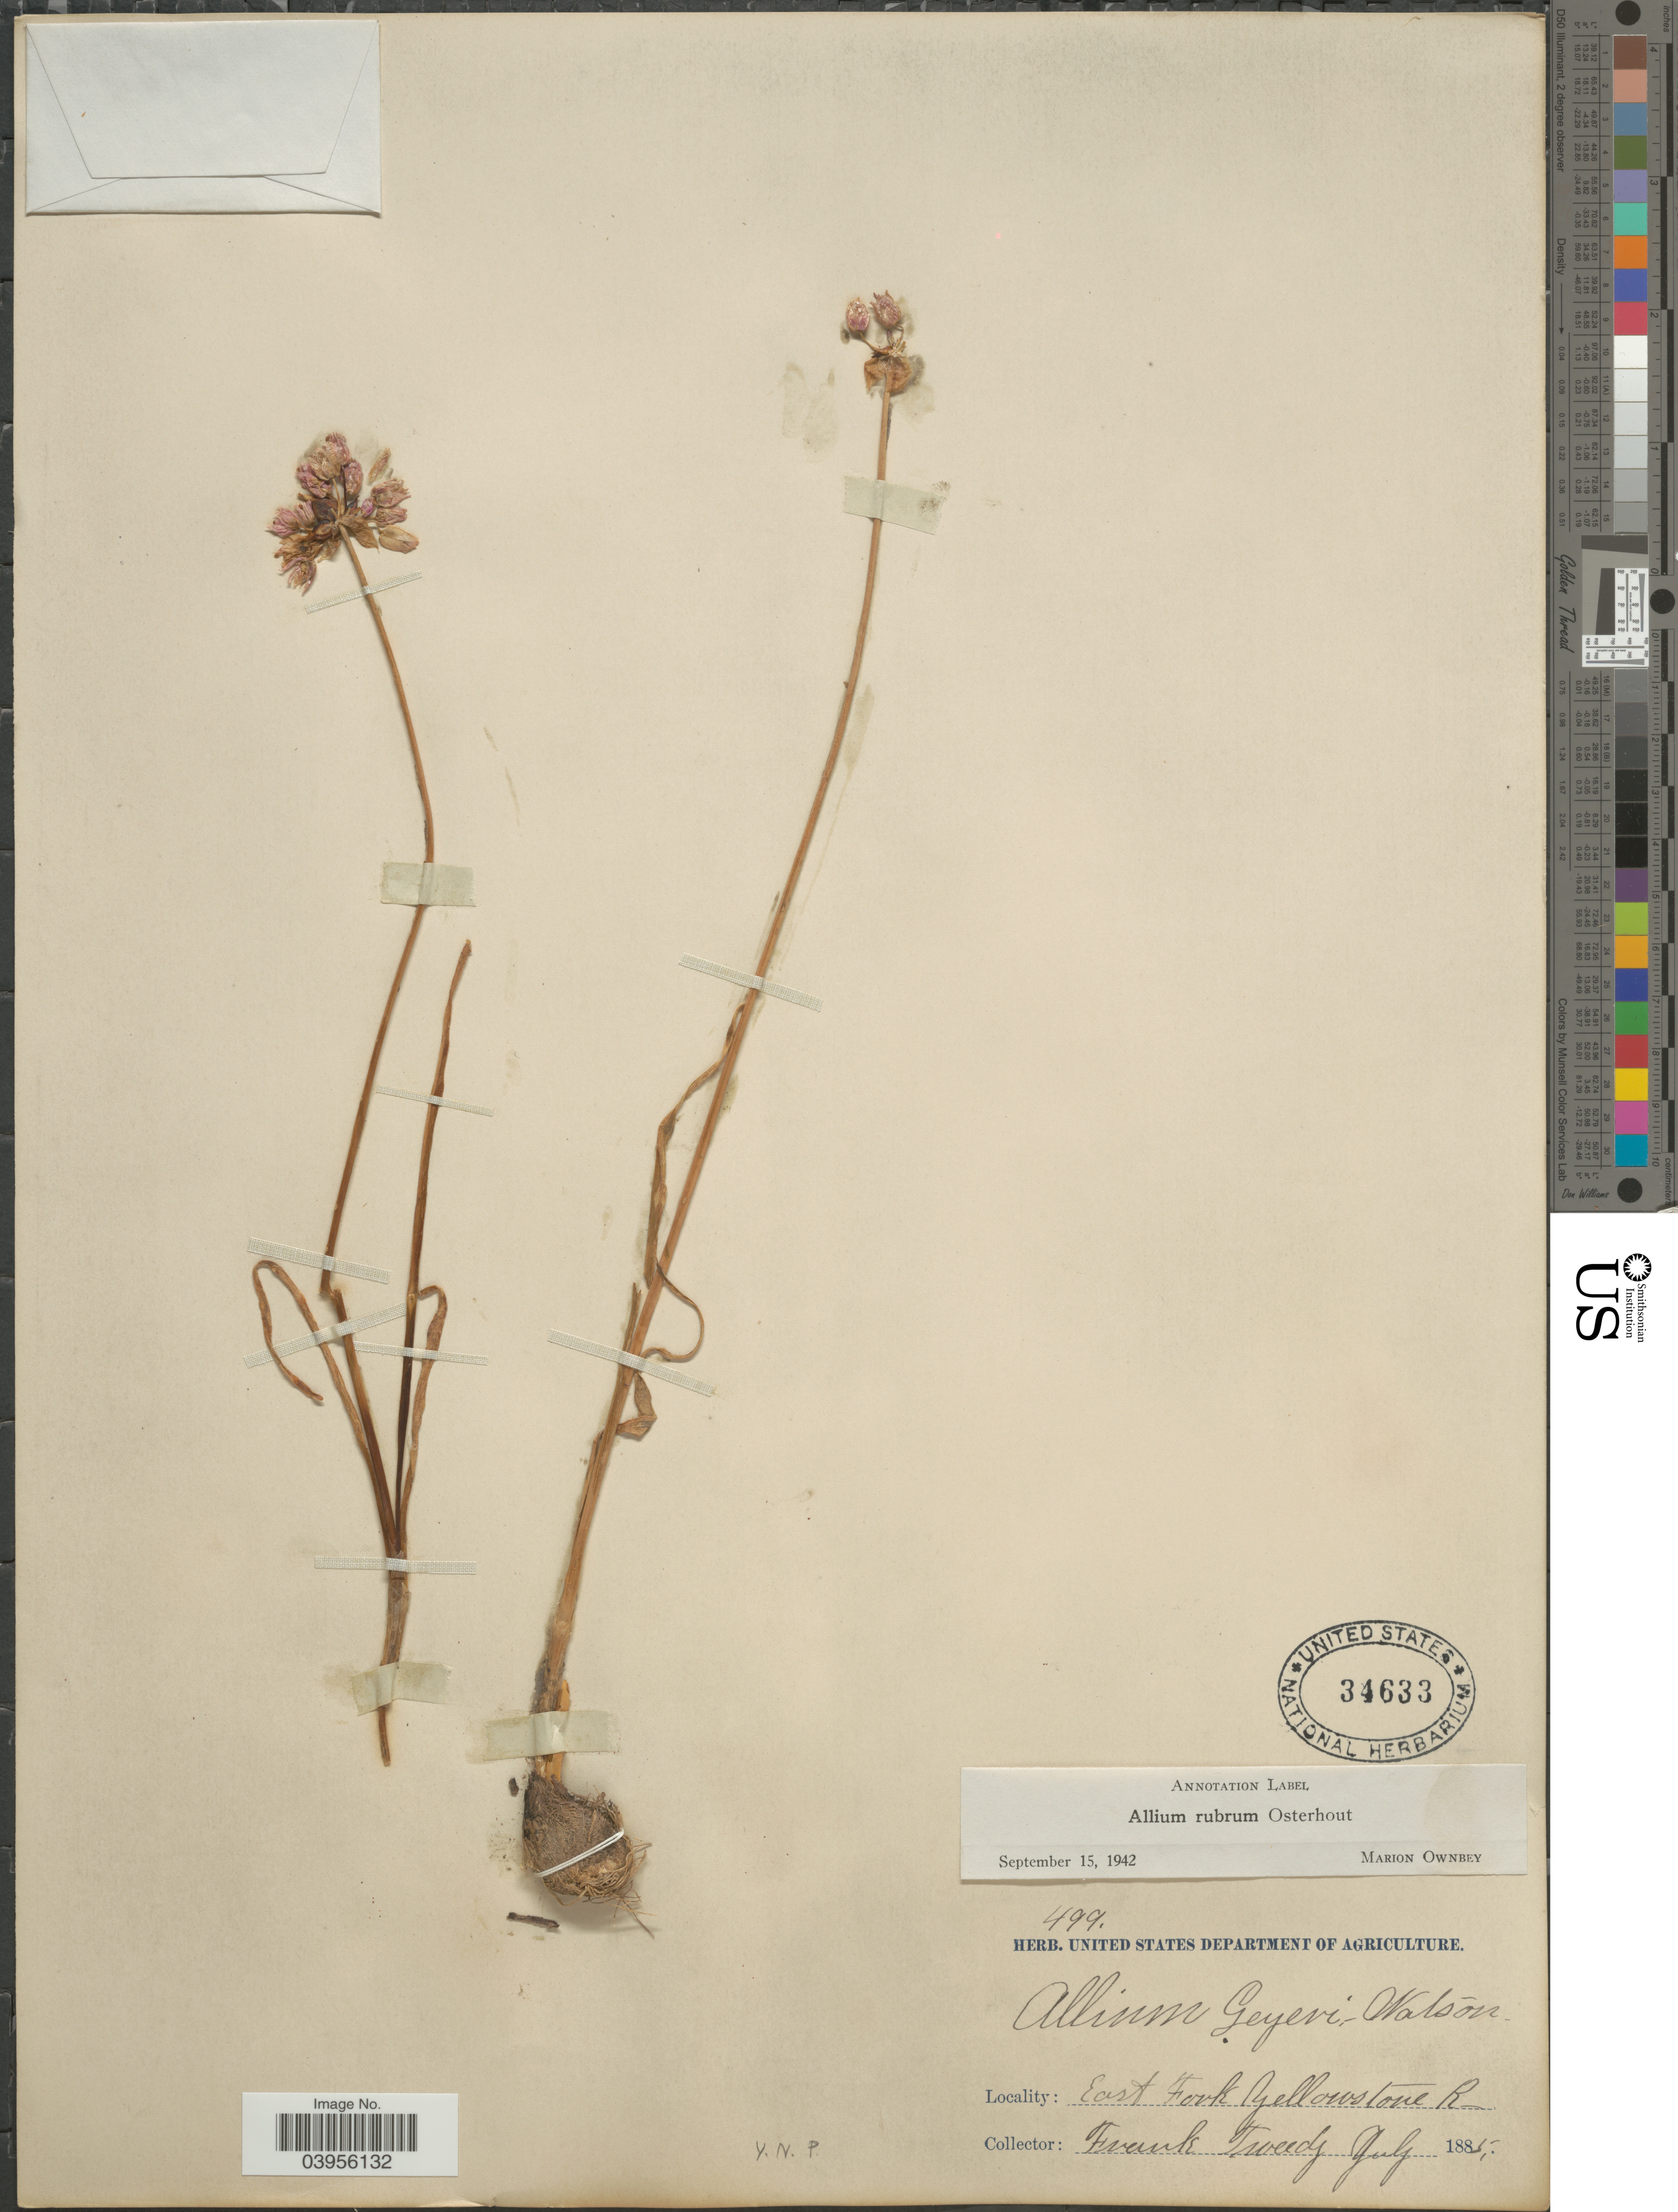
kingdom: Plantae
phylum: Tracheophyta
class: Liliopsida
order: Asparagales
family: Amaryllidaceae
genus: Allium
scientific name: Allium geyeri var. tenerum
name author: M.E. Jones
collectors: F. Tweedy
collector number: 499?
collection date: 1885-07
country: United States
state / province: Montana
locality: East Fork Yellowstone R. Y.N.P.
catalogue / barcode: US 34633